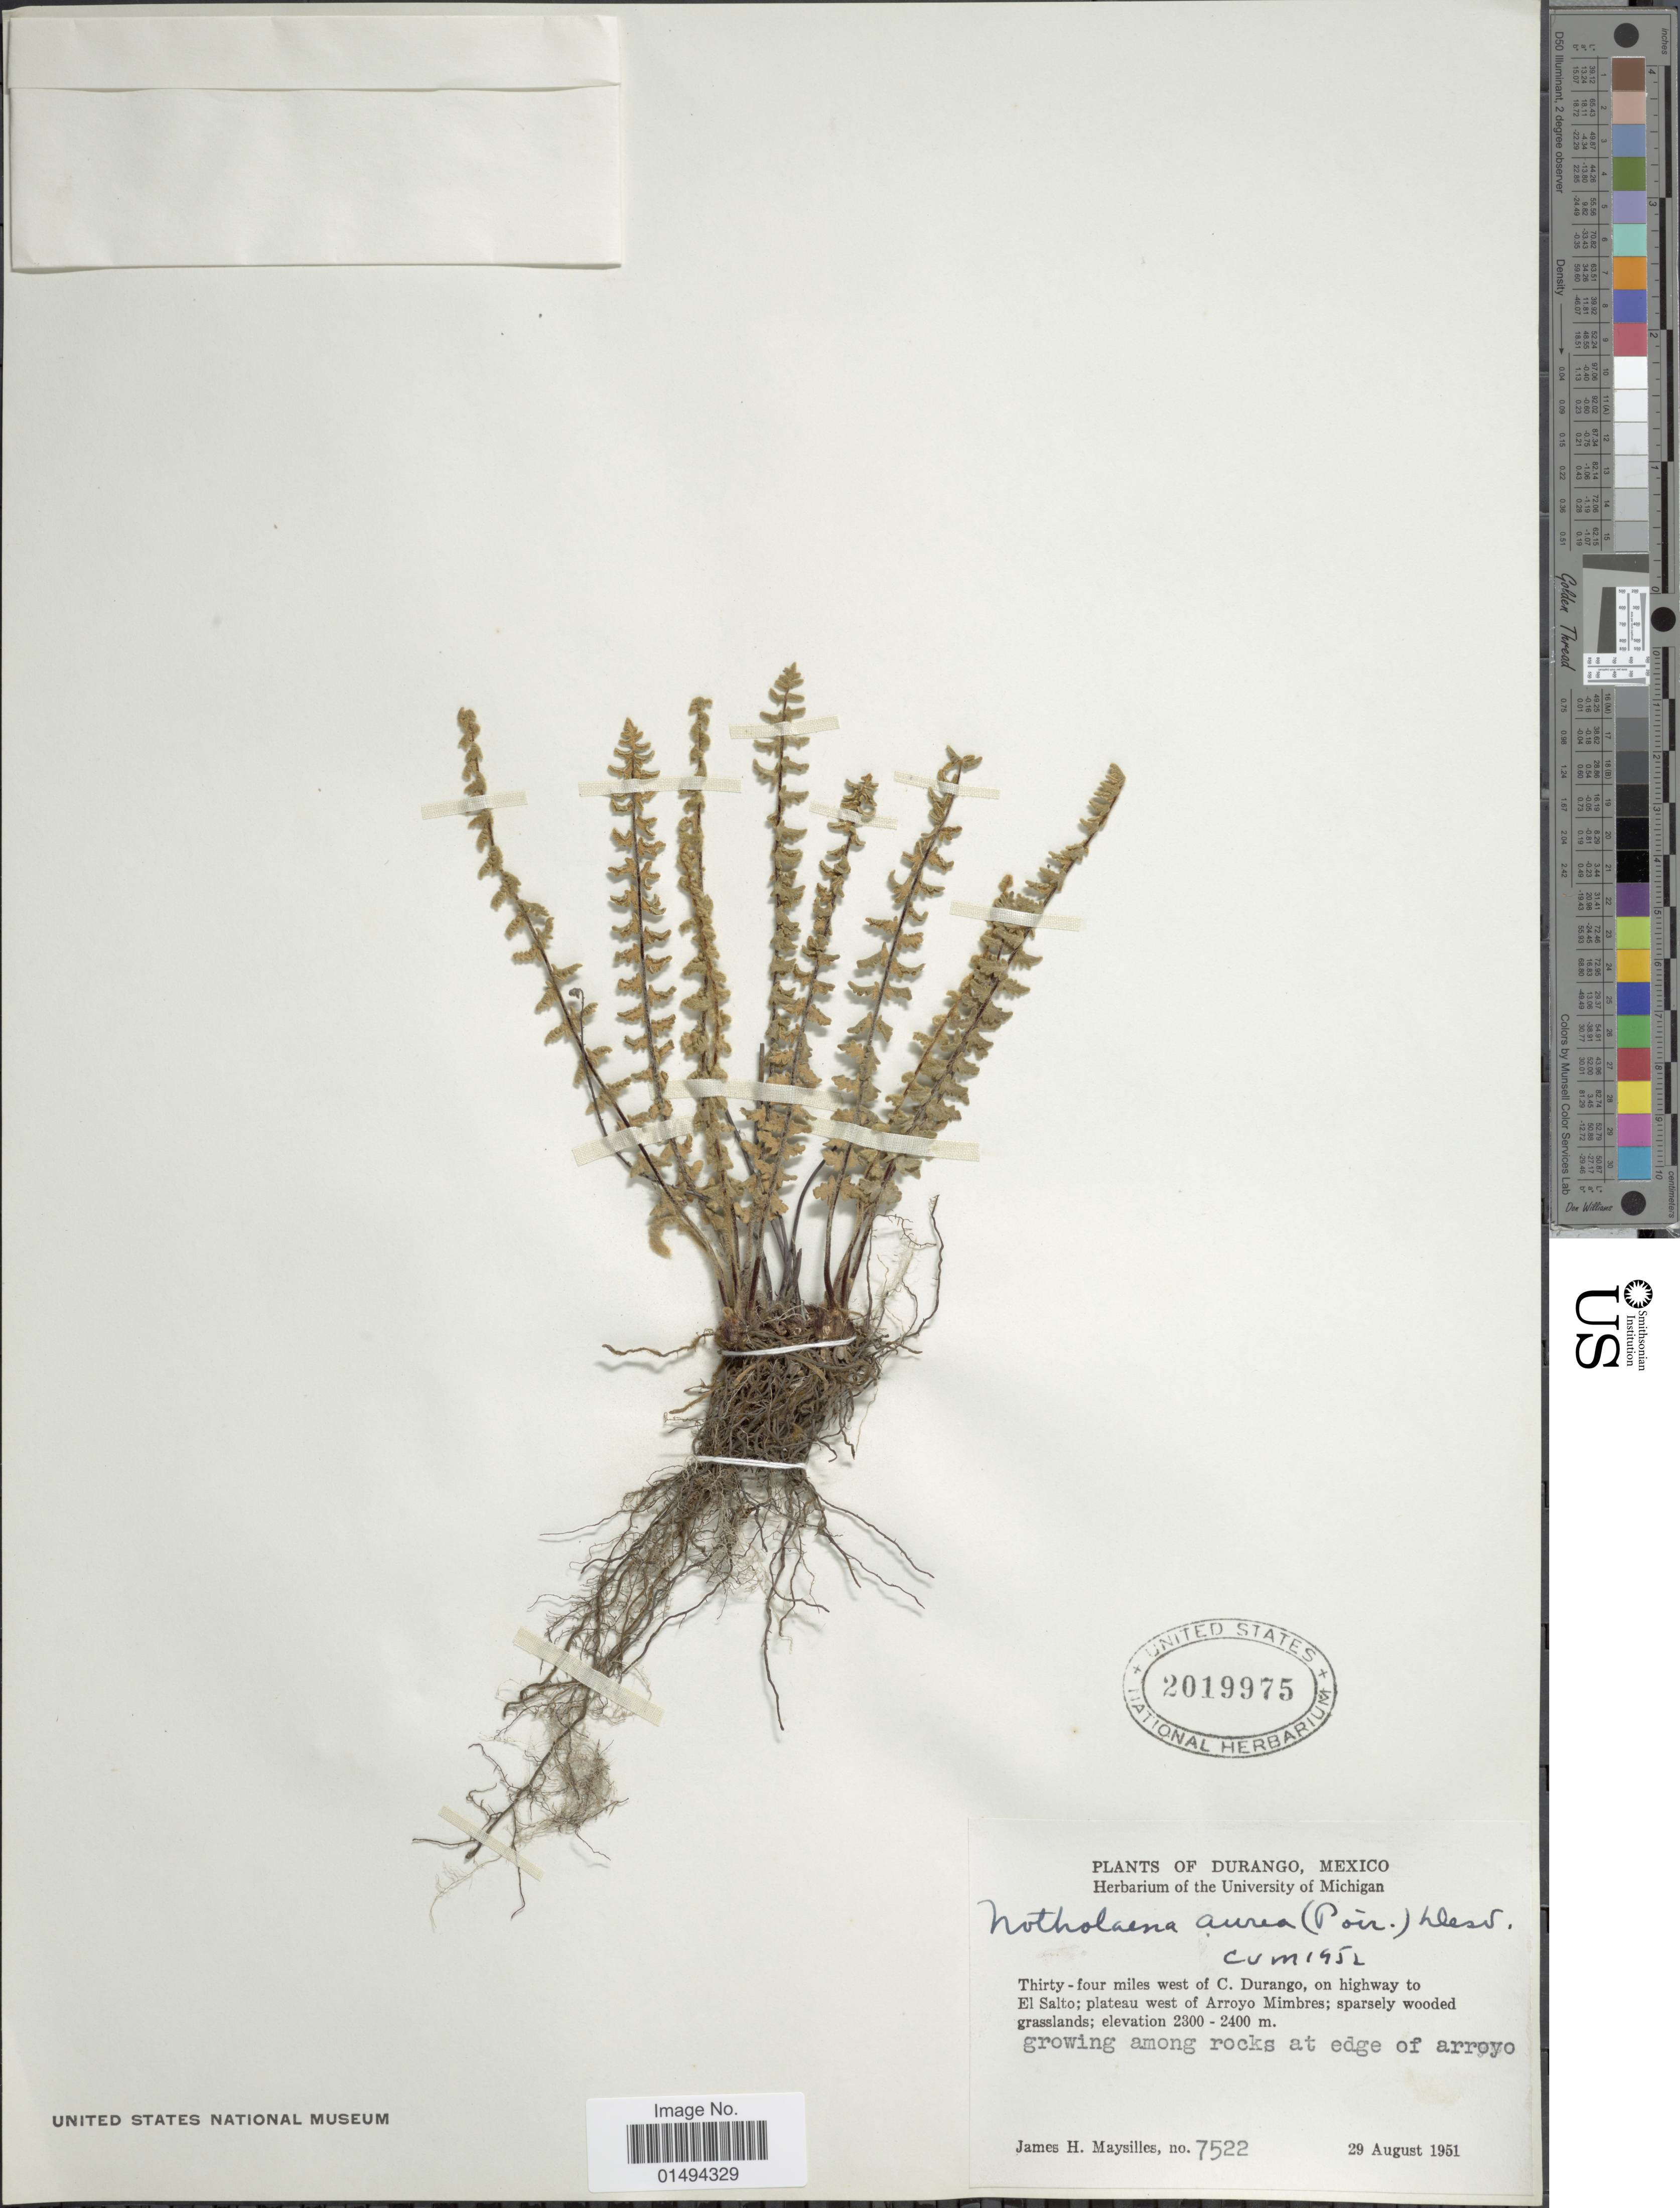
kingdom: Plantae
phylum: Tracheophyta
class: Polypodiopsida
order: Polypodiales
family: Pteridaceae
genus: Myriopteris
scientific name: Myriopteris aurea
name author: (Poir.) Grusz & Windham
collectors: J. Maysilles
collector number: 7522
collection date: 1951-08-29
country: Mexico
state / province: Durango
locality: Thirty four miles west of C. Durango, on highway to El Salto; plateau west of Arroyo Mimbres; sparsely wooded grasslands, grwoing among rocks at edge of arroyo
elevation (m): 2300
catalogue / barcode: US 2019975